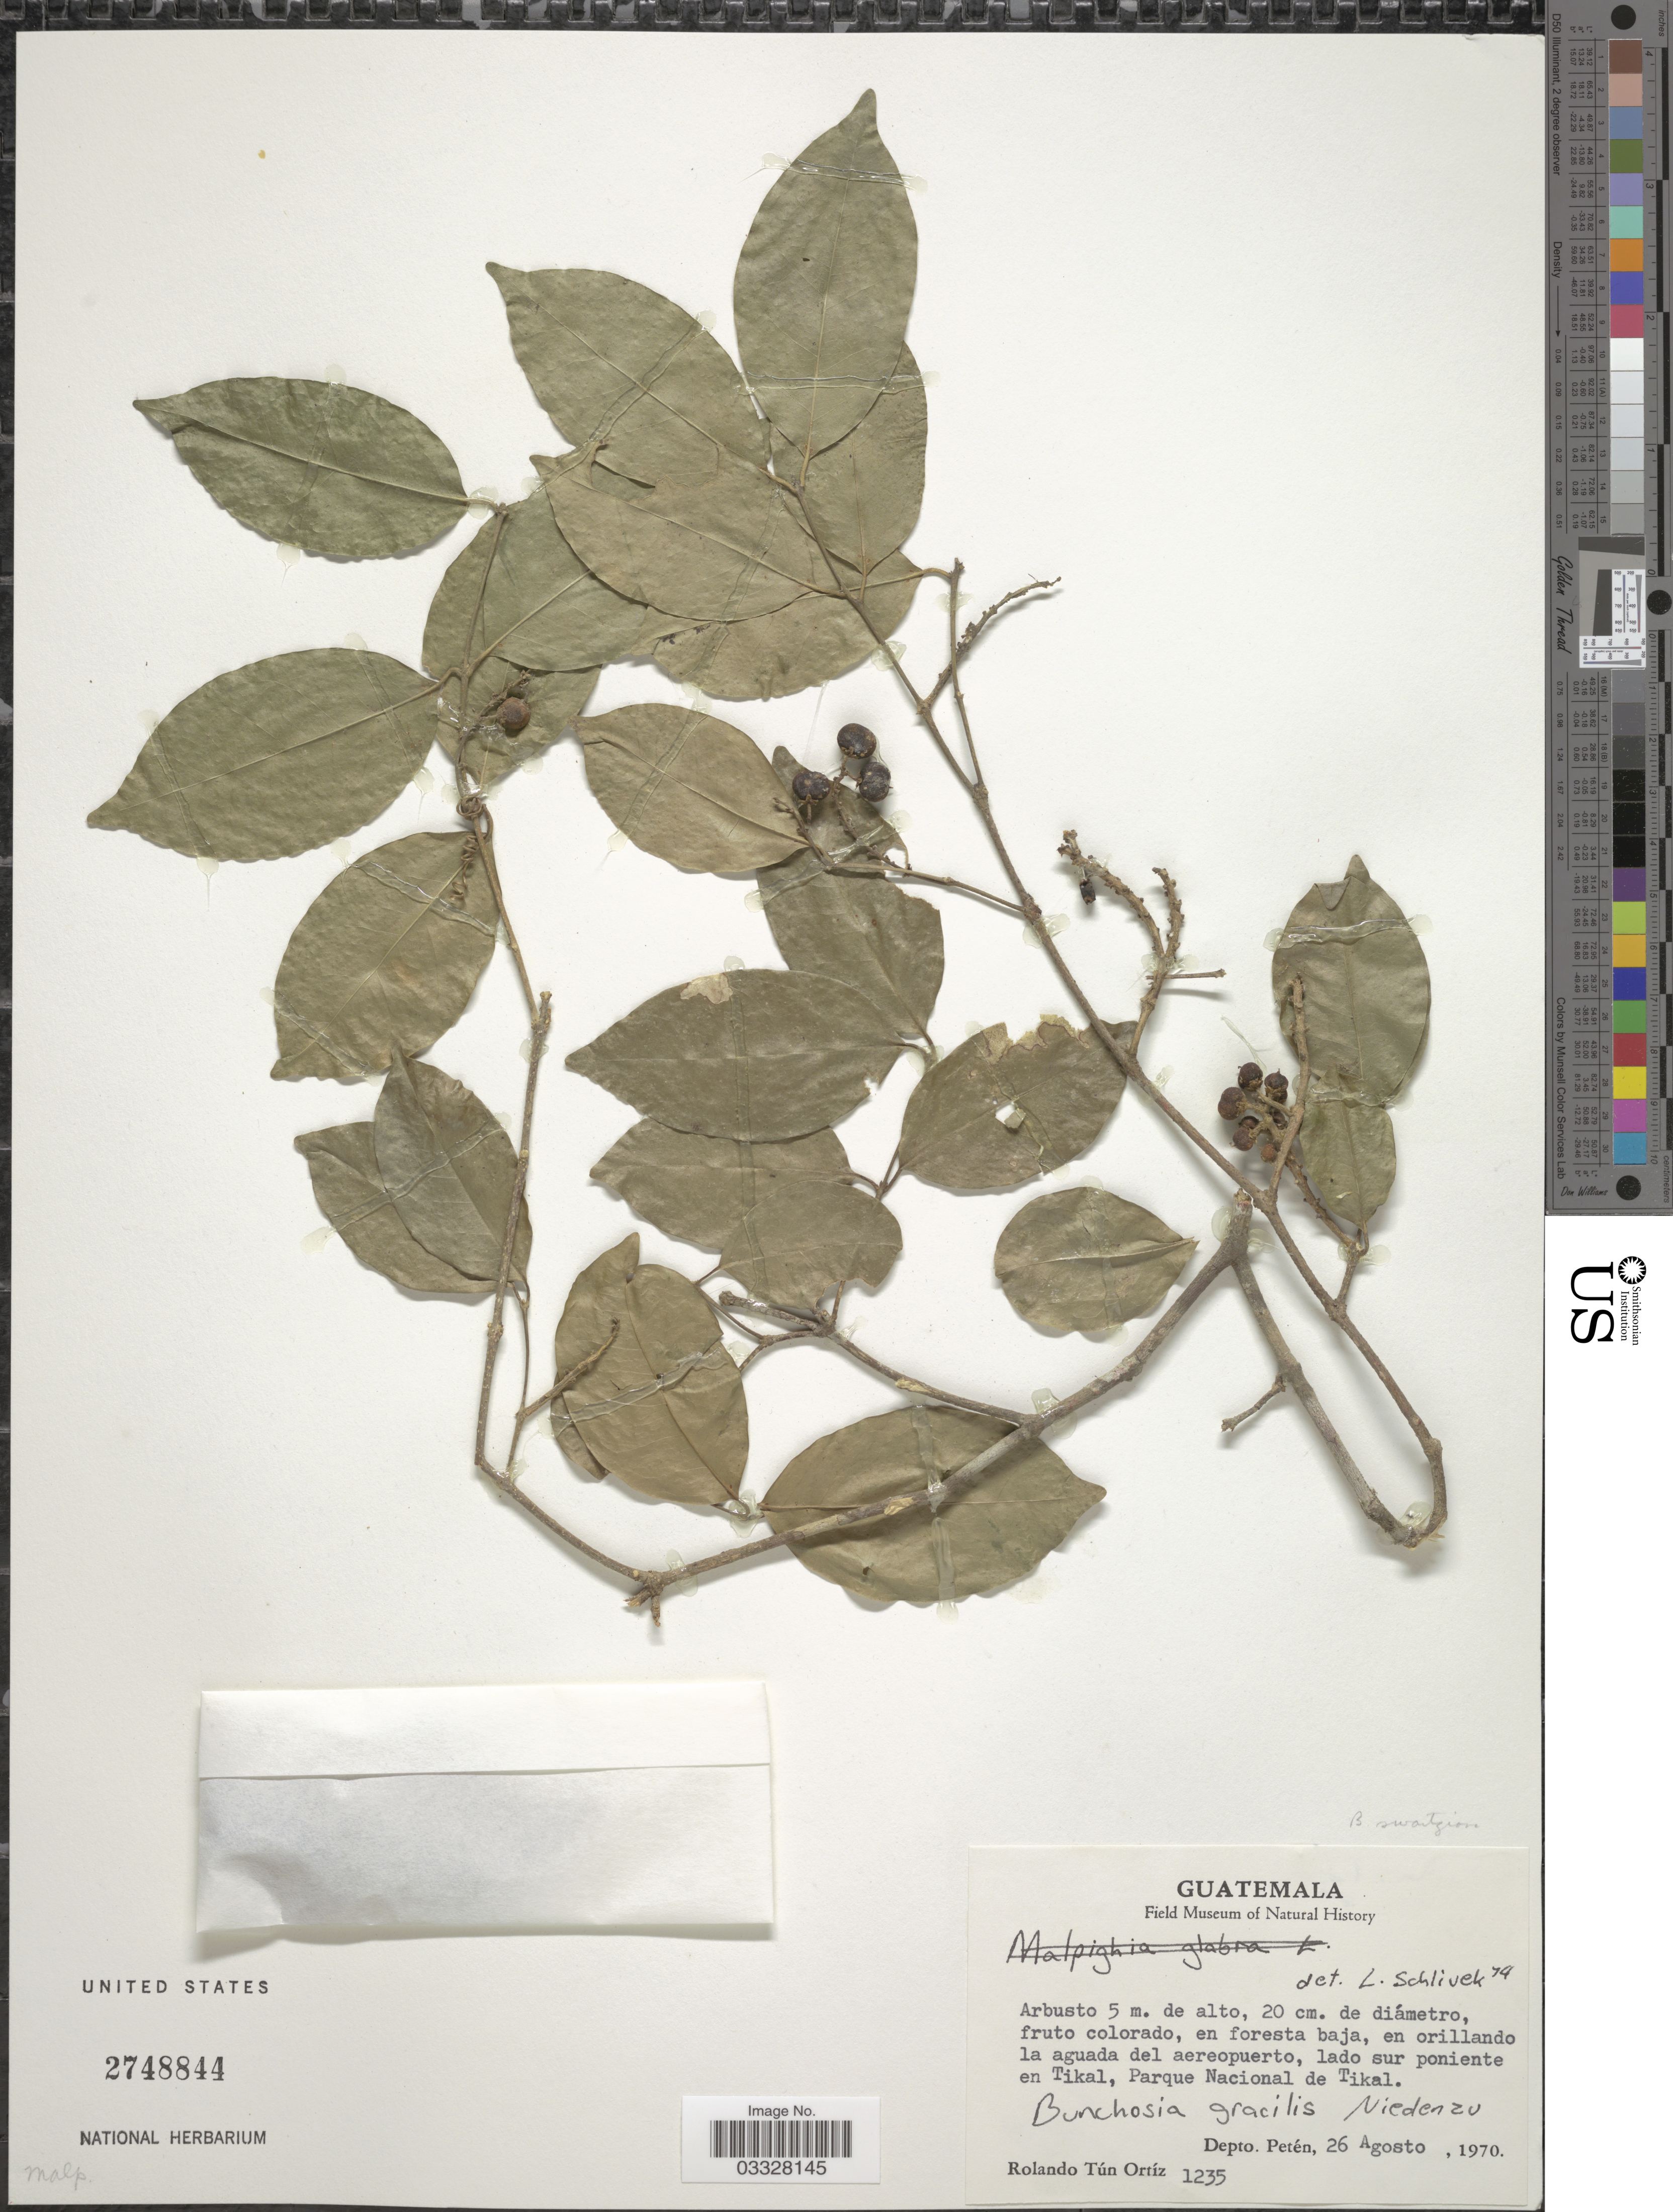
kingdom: Plantae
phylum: Tracheophyta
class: Magnoliopsida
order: Malpighiales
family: Malpighiaceae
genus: Bunchosia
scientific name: Bunchosia swartziana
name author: Griseb.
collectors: R. Tún Ortíz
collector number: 1235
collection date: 1970-08-26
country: Guatemala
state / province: El Petén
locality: En orillando la aguada del aereopuerto, lado sur poniente en Tikal, Parque Nacional de Tikal. Depto. Petén.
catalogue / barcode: US 2748844